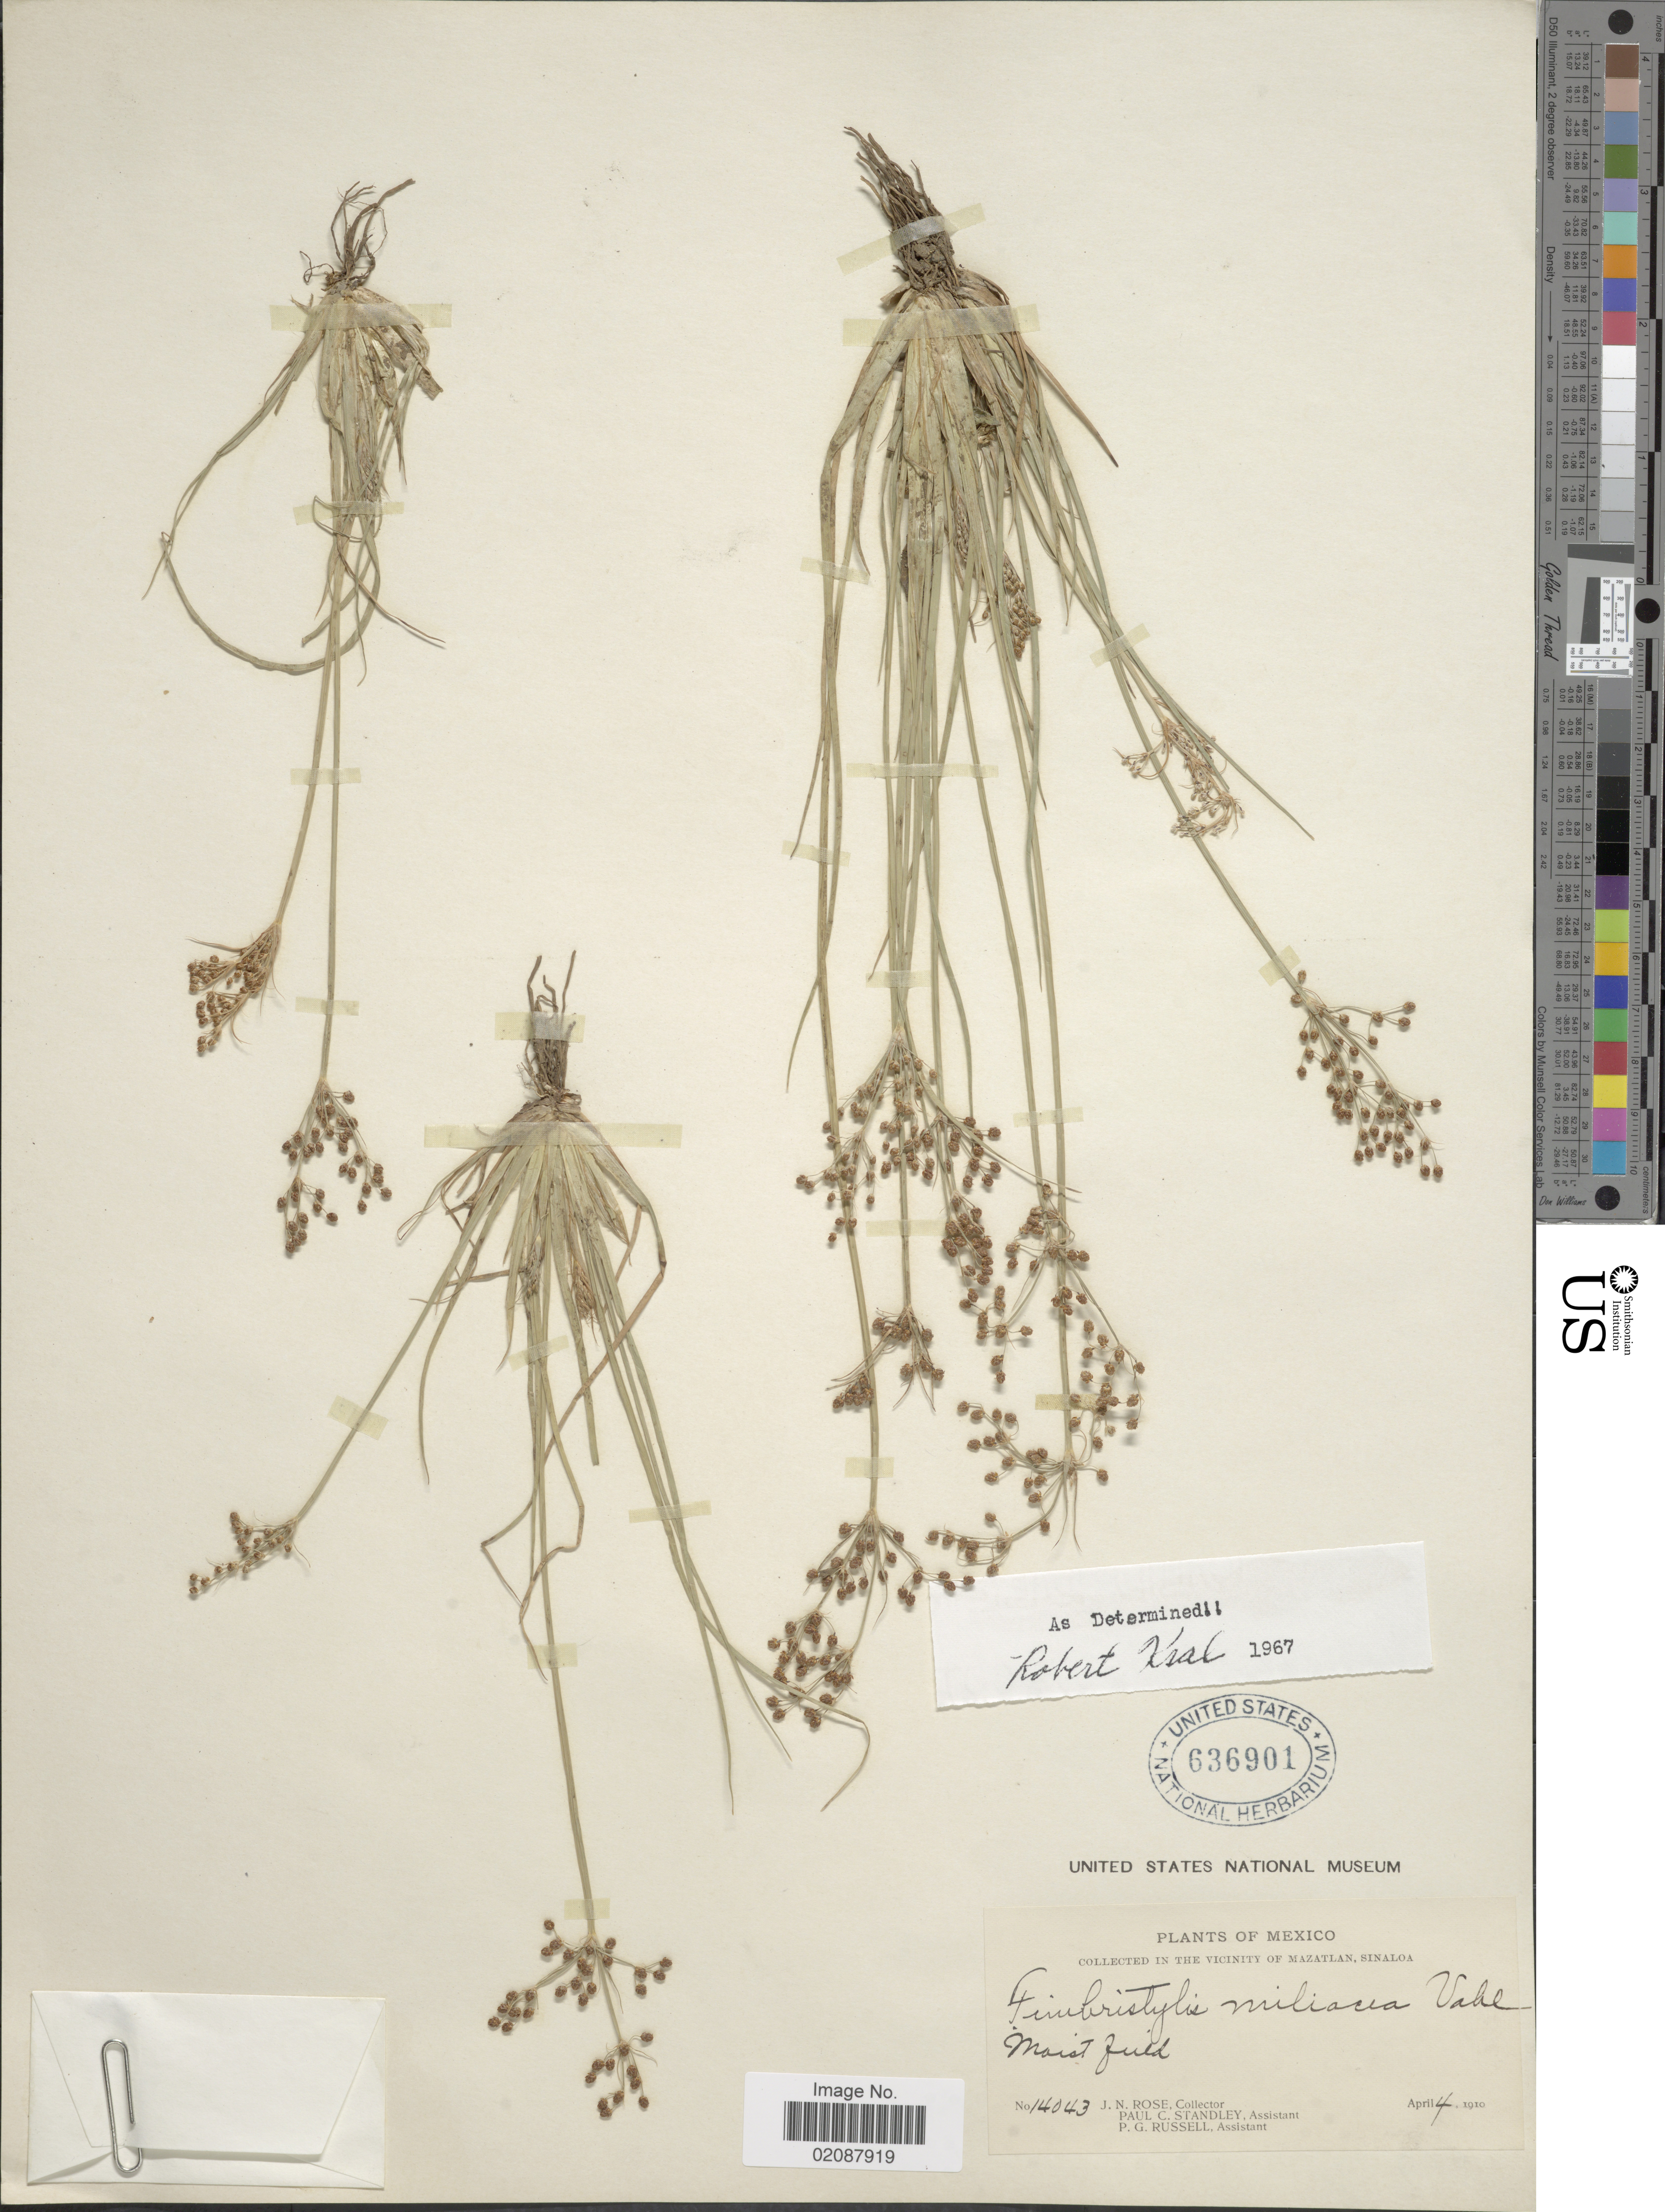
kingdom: Plantae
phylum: Tracheophyta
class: Liliopsida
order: Poales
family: Cyperaceae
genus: Fimbristylis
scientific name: Fimbristylis littoralis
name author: Gaudich.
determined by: Strong, M. T., (US), Smithsonian Institution - National Museum of Natural History (UNITED STATES)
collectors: J. N. Rose, P. C. Standley & P. G. Russell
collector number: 14043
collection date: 1910-04-04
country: Mexico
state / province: Sinaloa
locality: In the Vicinity of Mazatlan, Sinaloa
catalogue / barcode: US 636901